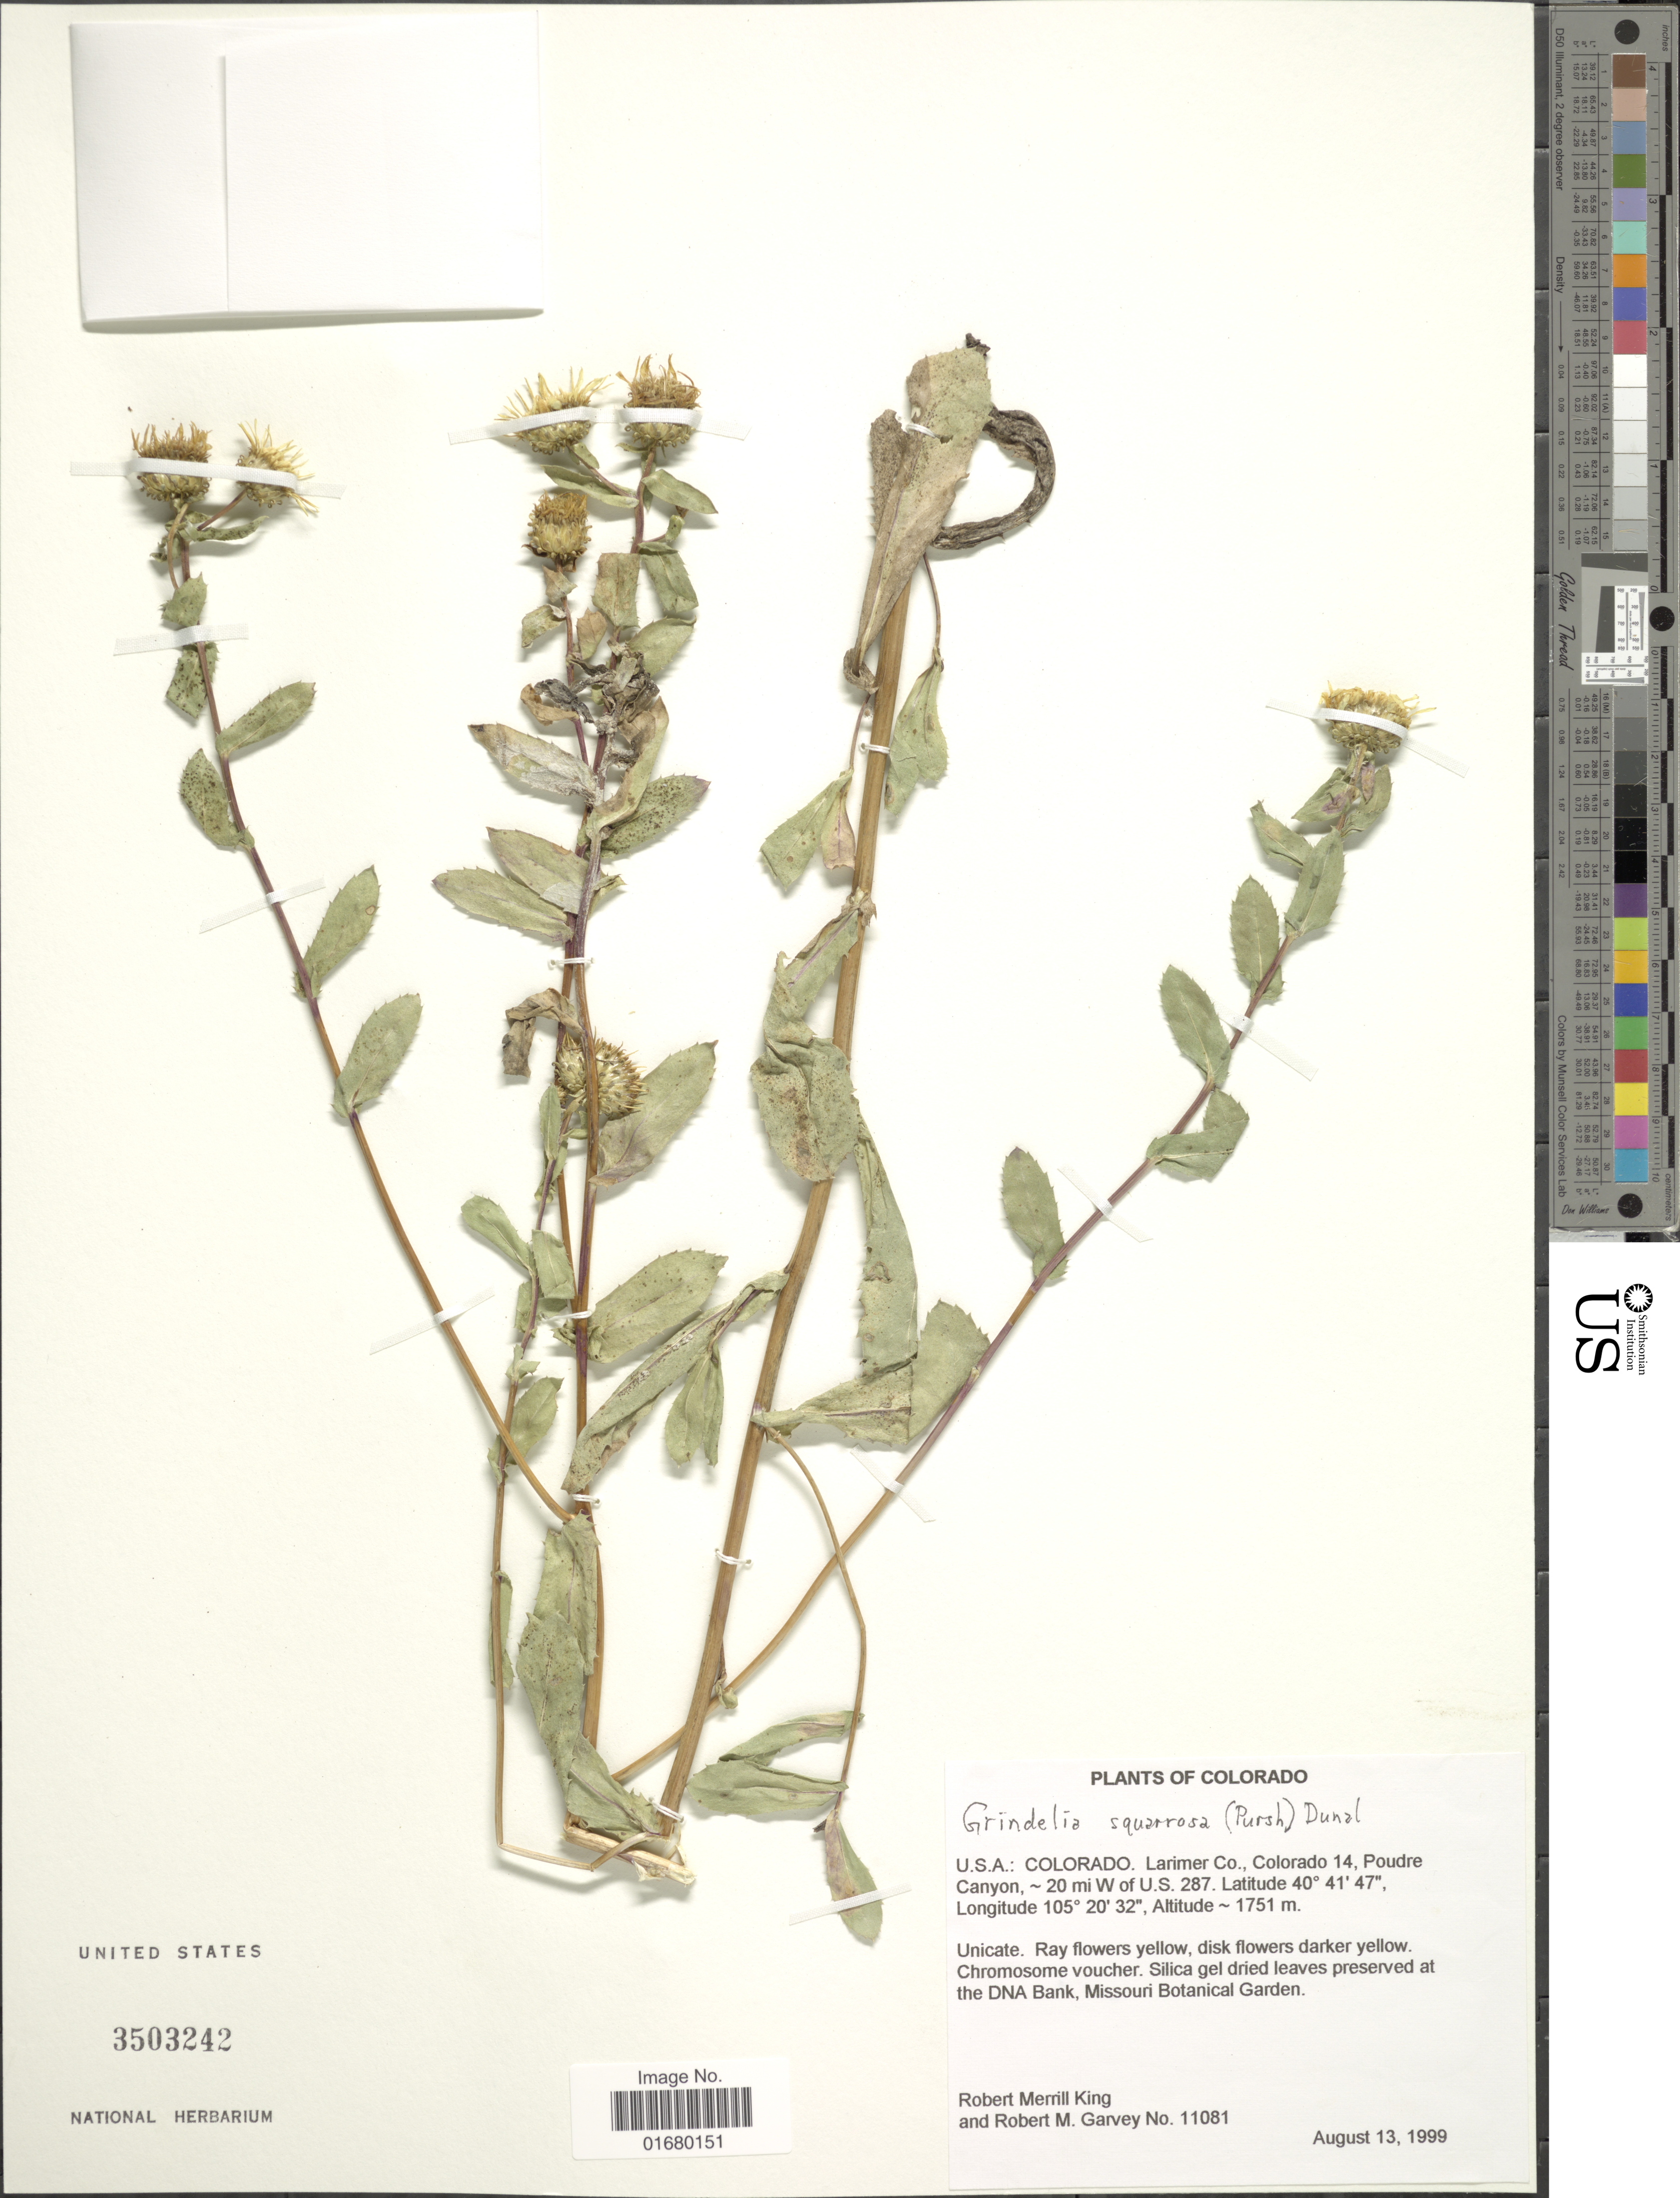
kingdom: Plantae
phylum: Tracheophyta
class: Magnoliopsida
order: Asterales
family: Asteraceae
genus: Grindelia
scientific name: Grindelia squarrosa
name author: (Pursh) Dunal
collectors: R. M. King & R. Garvey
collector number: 11081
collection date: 1999-08-13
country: United States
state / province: Colorado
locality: Larimer Co., Colorado 14, Poudre Canyon, 20 mi W of U.S.287.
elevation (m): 1751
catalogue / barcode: US 3503242